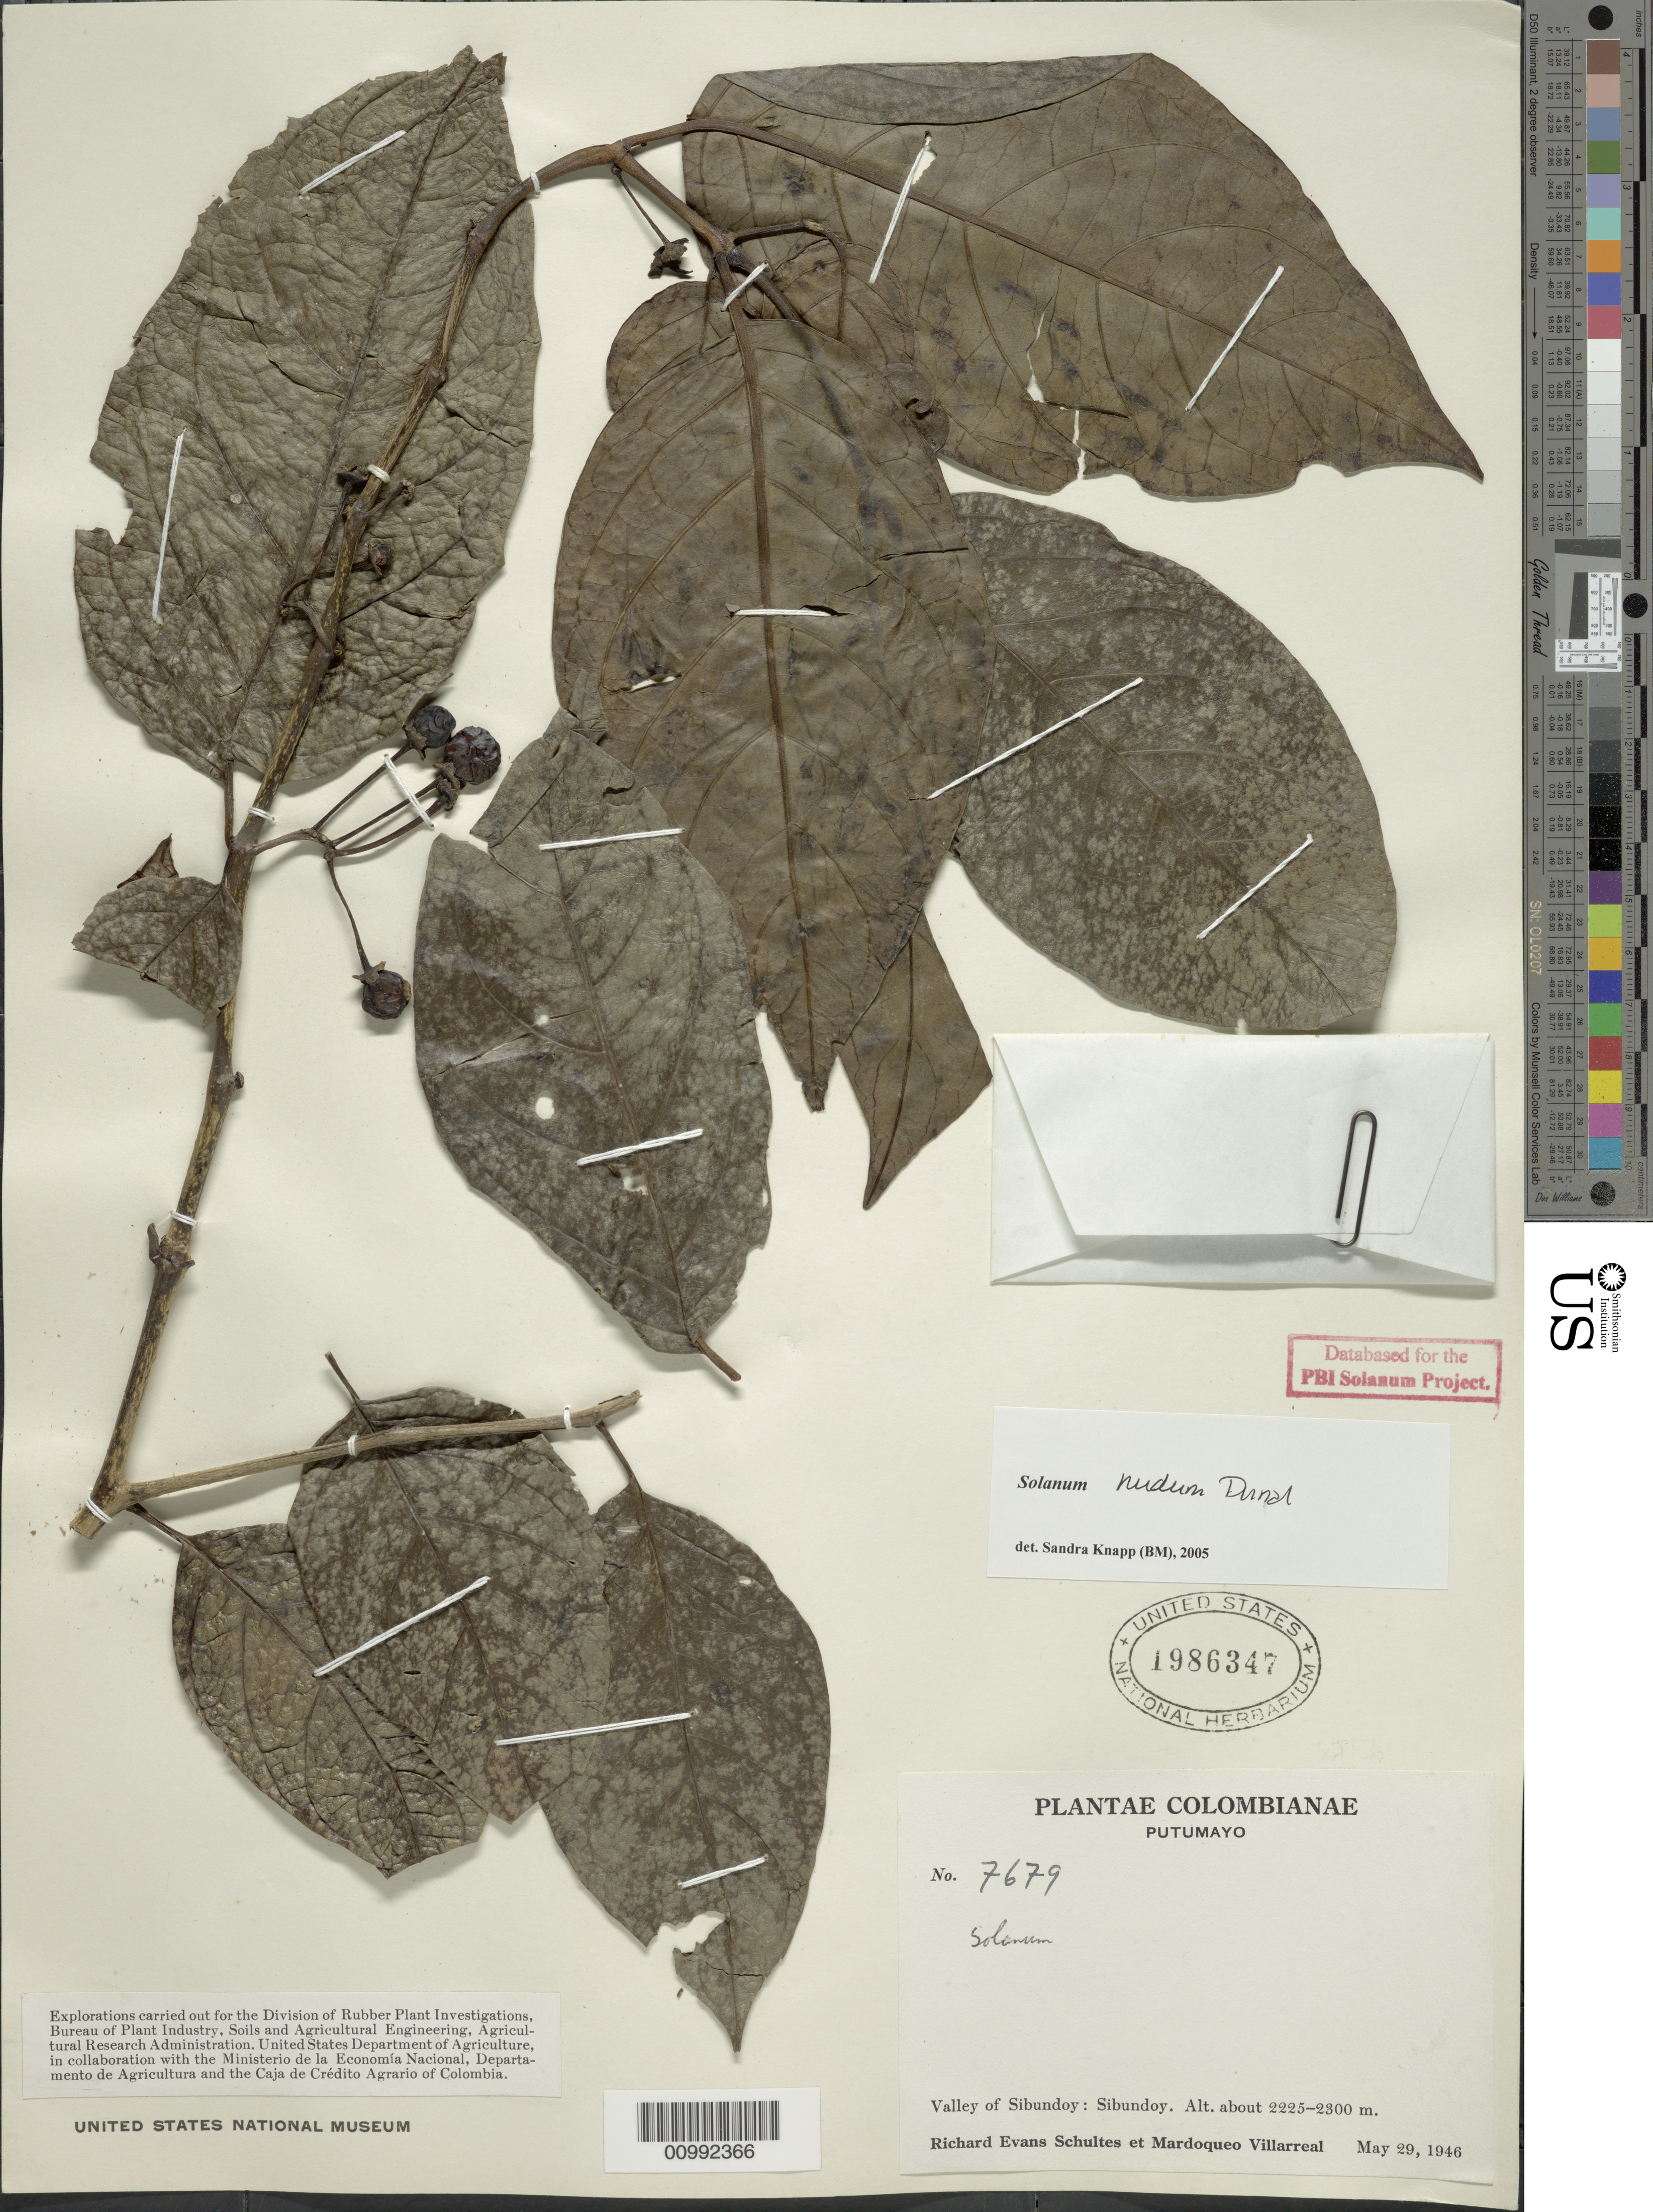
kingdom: Plantae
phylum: Tracheophyta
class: Magnoliopsida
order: Solanales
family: Solanaceae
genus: Solanum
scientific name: Solanum nudum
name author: Dunal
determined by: Knapp, S. D.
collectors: R. E. Schultes & M. Villarreal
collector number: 7679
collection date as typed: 29 May 1946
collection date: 1946-05-29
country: Colombia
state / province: Putumayo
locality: valley of Sibundoy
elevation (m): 2225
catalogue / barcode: US 1986347